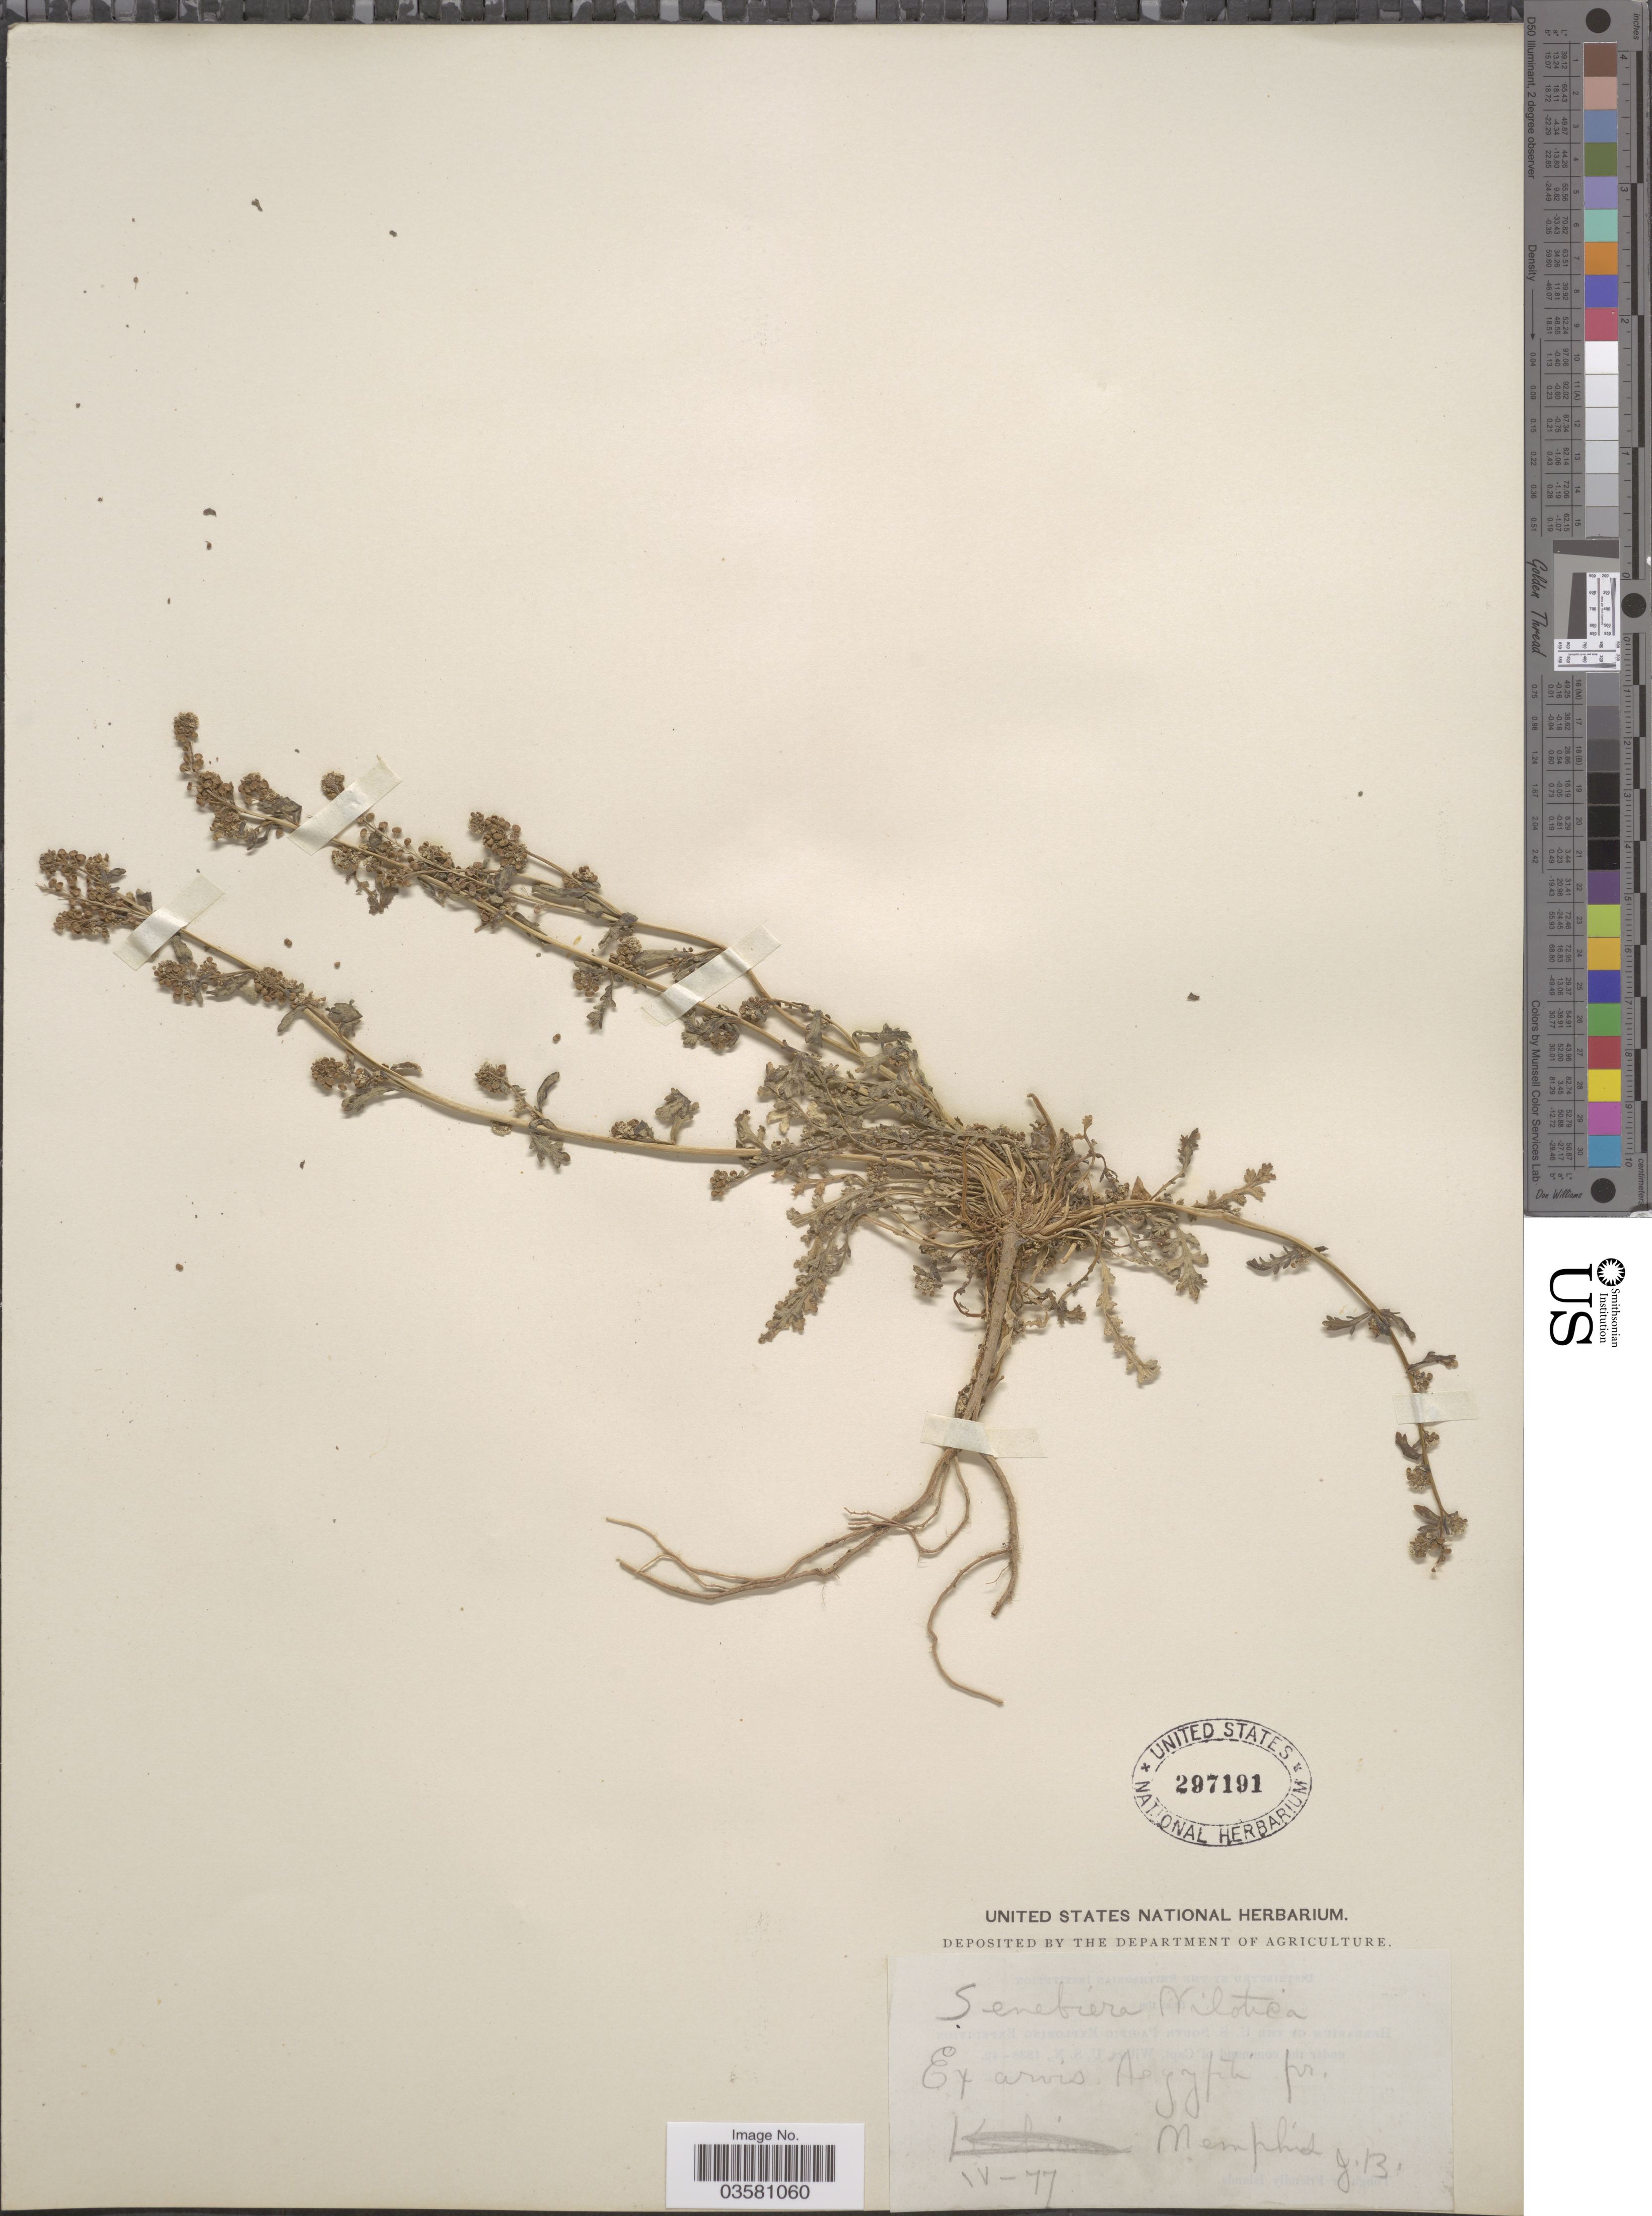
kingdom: Plantae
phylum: Tracheophyta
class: Magnoliopsida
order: Brassicales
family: Brassicaceae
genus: Lepidium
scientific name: Lepidium niloticum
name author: (Delile) Sieber ex Steud.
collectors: J. B.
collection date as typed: Transcribed d/m/y: /4/77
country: Egypt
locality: Ex arvis Aegypti pr. Memphis.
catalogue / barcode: US 297191